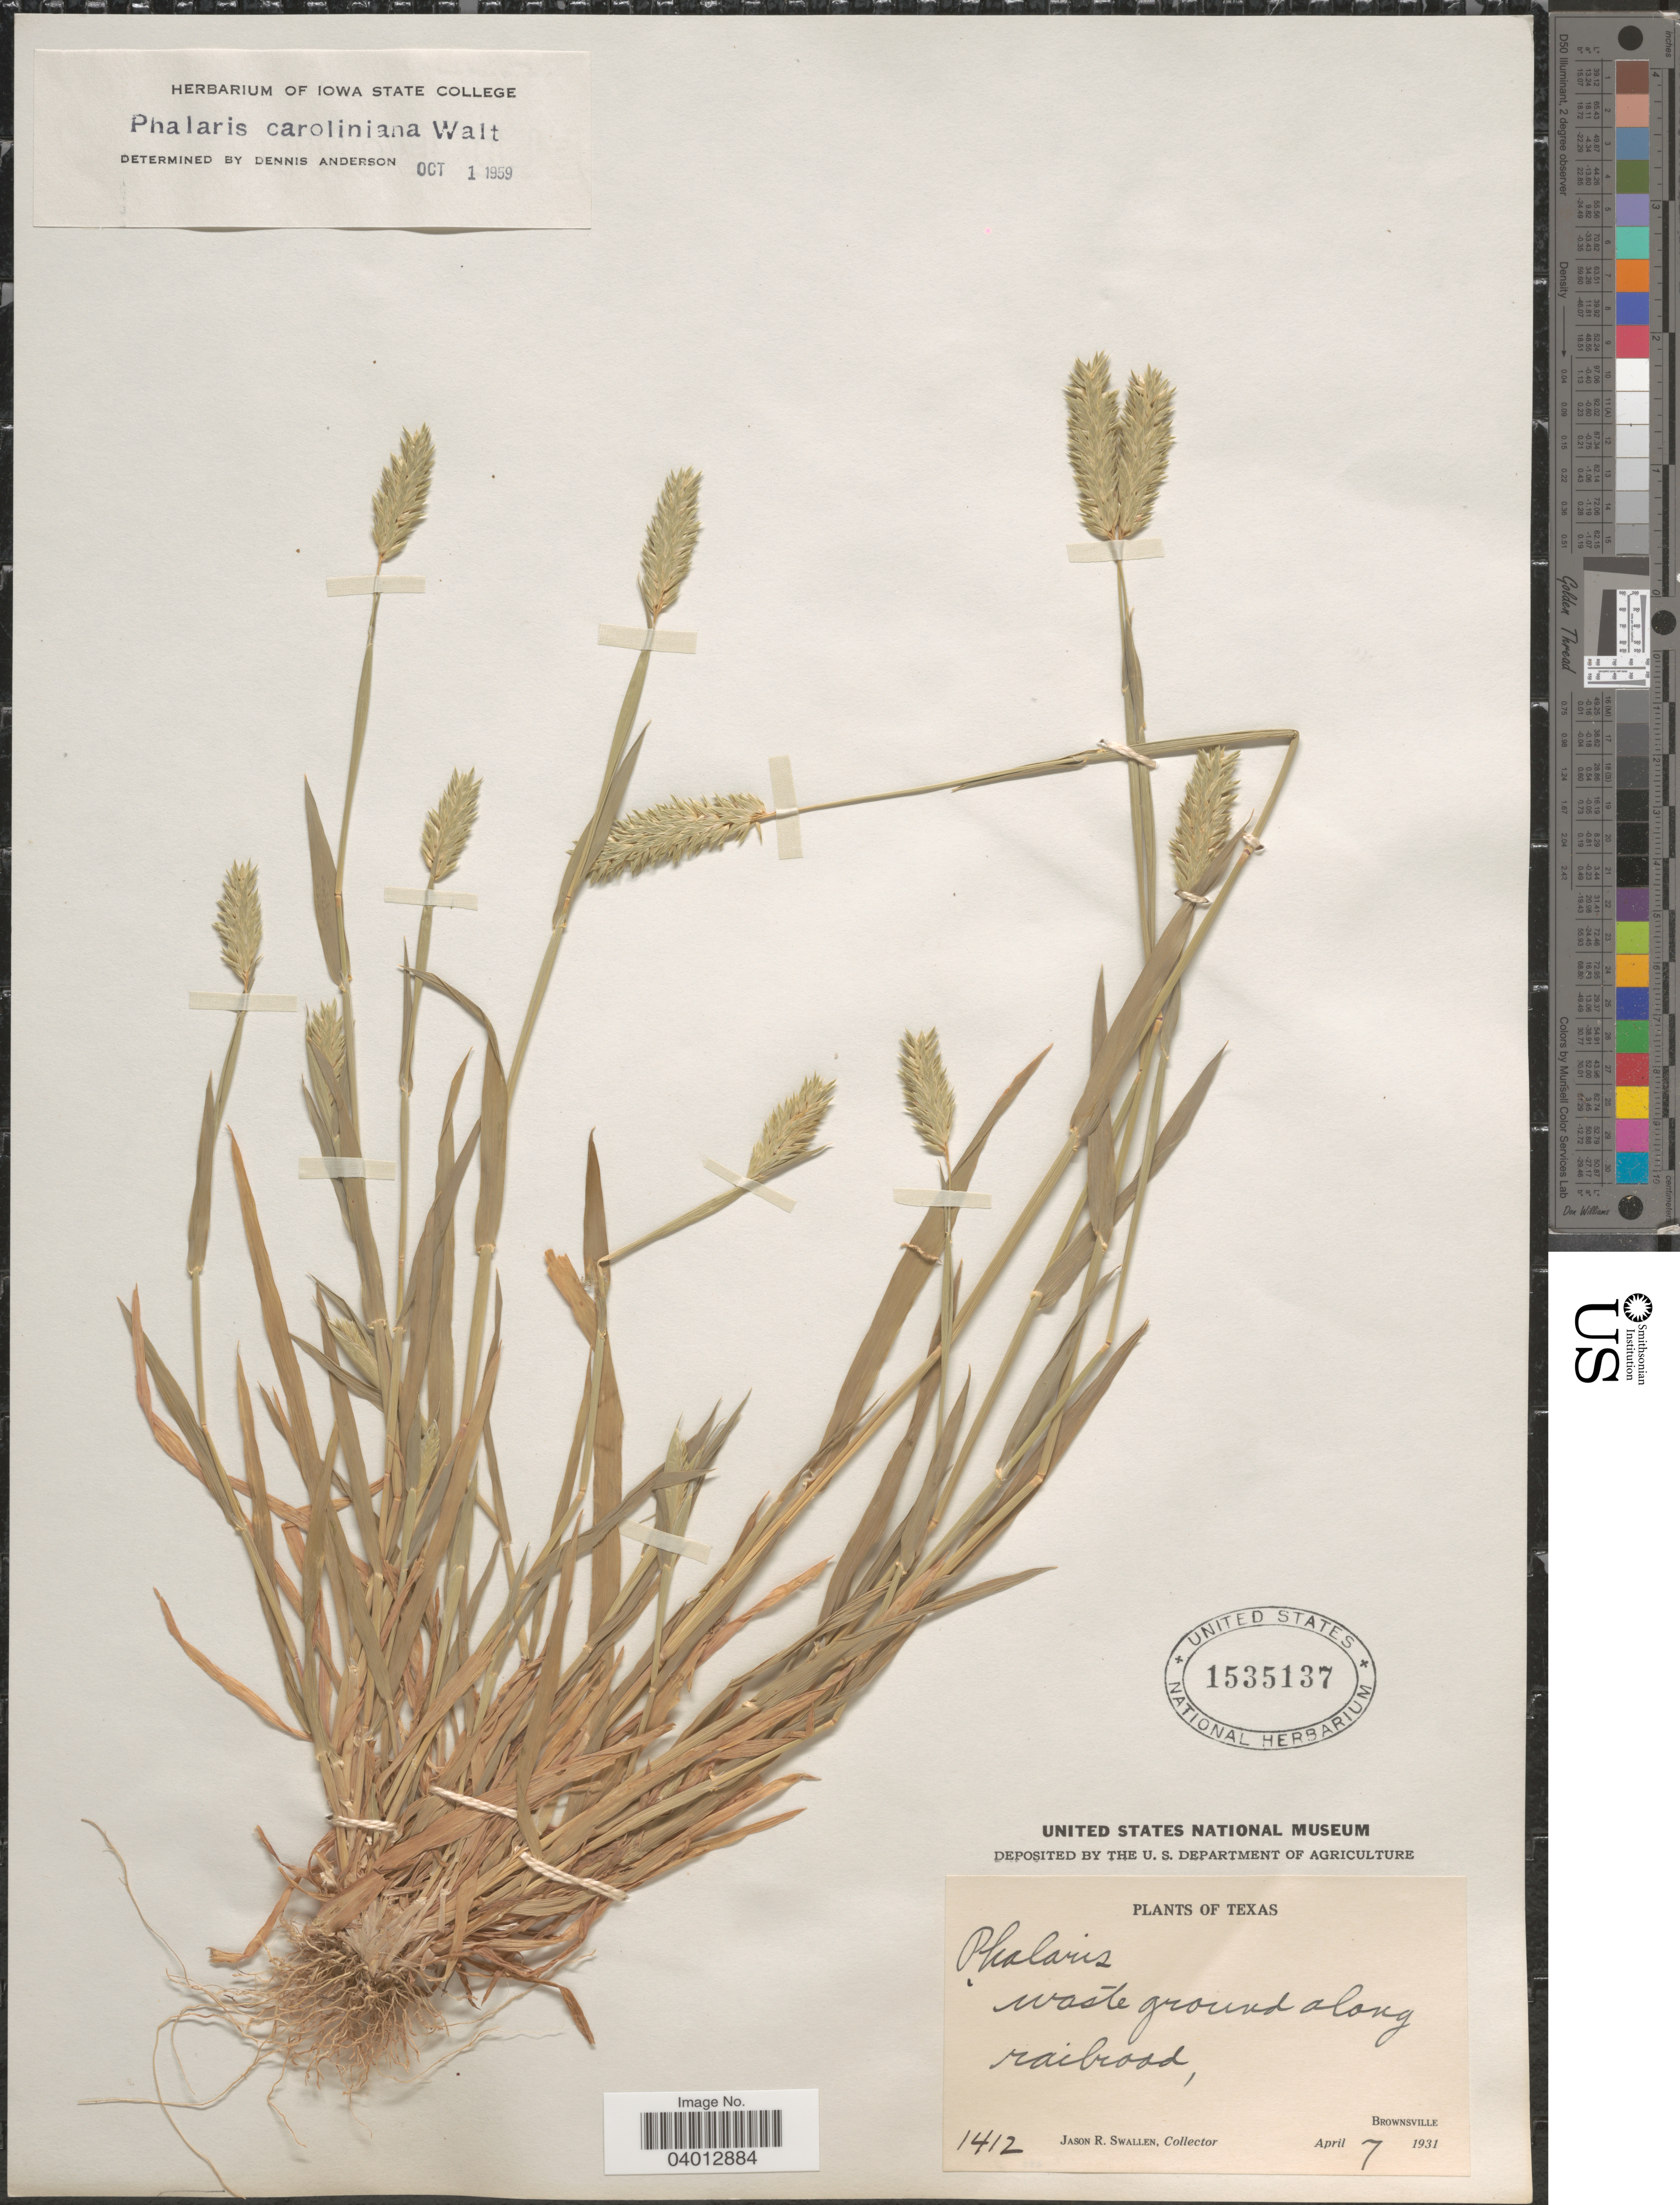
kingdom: Plantae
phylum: Tracheophyta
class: Liliopsida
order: Poales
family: Poaceae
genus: Phalaris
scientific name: Phalaris caroliniana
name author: Walter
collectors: J. R. Swallen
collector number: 1412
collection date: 1931-04-07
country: United States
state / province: Texas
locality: Waste ground along railroad, Brownsville.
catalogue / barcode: US 1535137